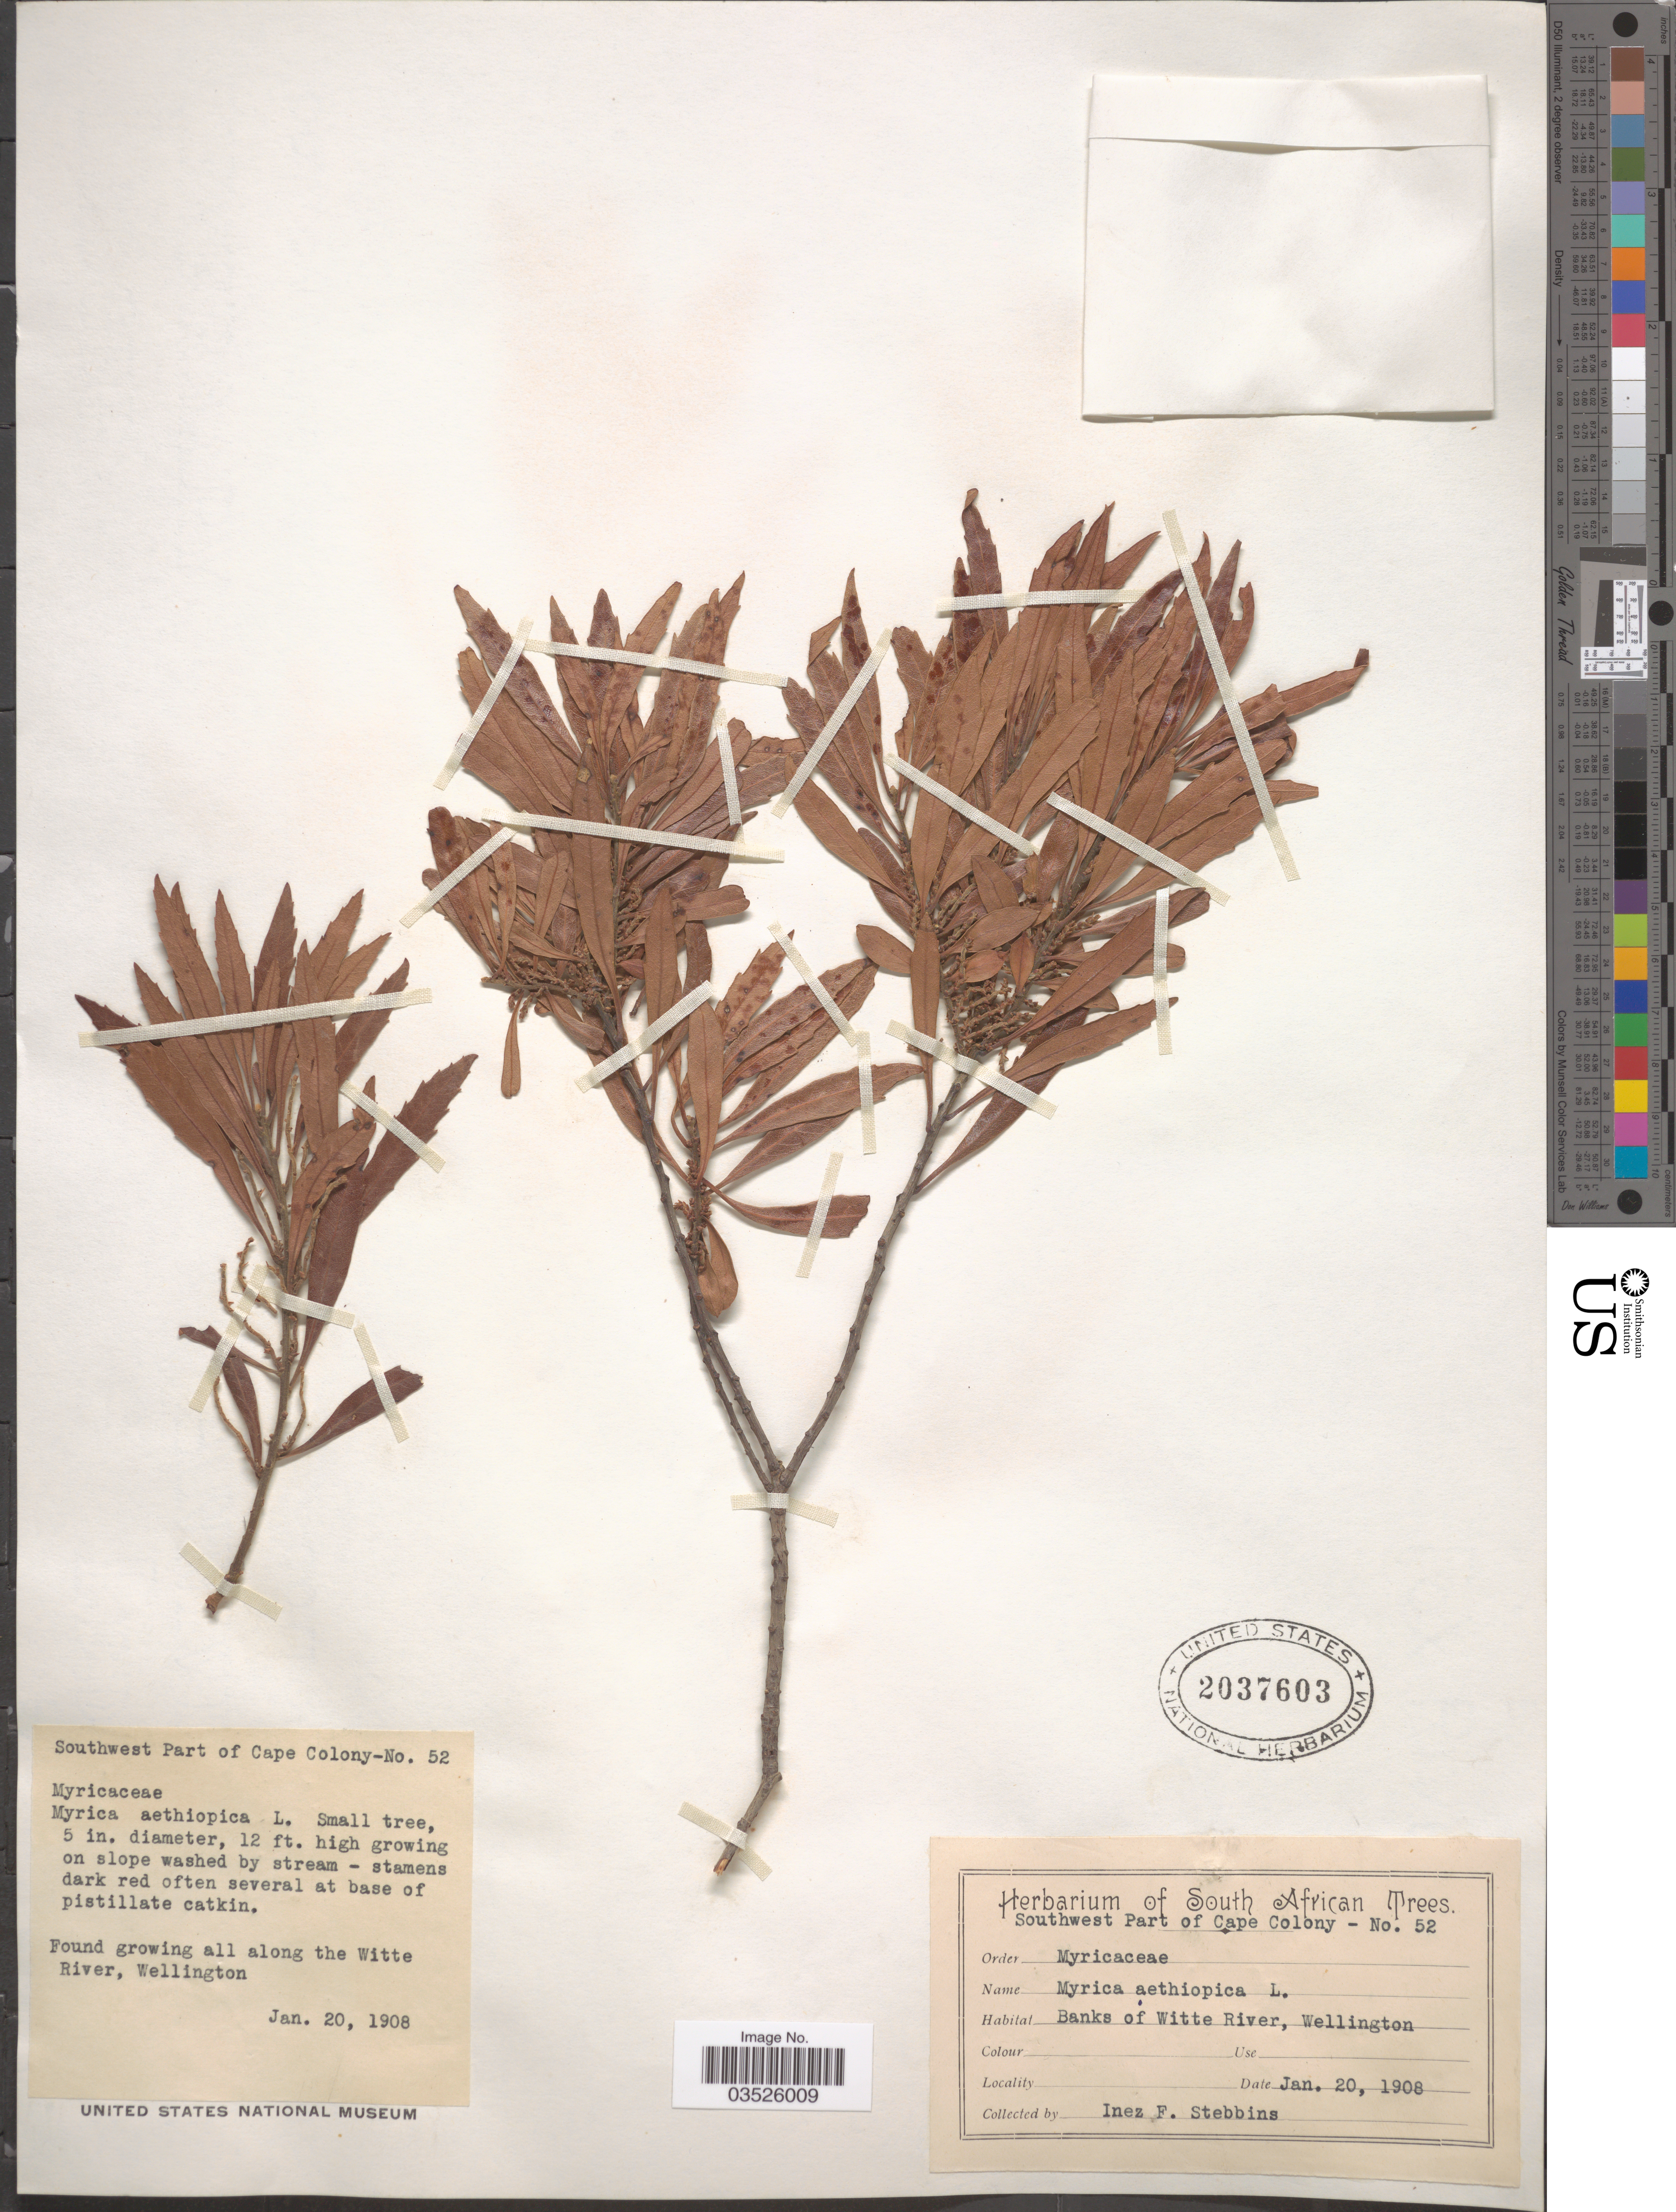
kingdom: Plantae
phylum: Tracheophyta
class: Magnoliopsida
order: Fagales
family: Myricaceae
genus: Morella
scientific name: Morella serrata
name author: (Lam.) Killick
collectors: I. Stebbins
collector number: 52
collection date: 1908-01-20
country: South Africa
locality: Banks of Witte River, Wellington. Southwest Part of Cape Colony.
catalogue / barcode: US 2037603